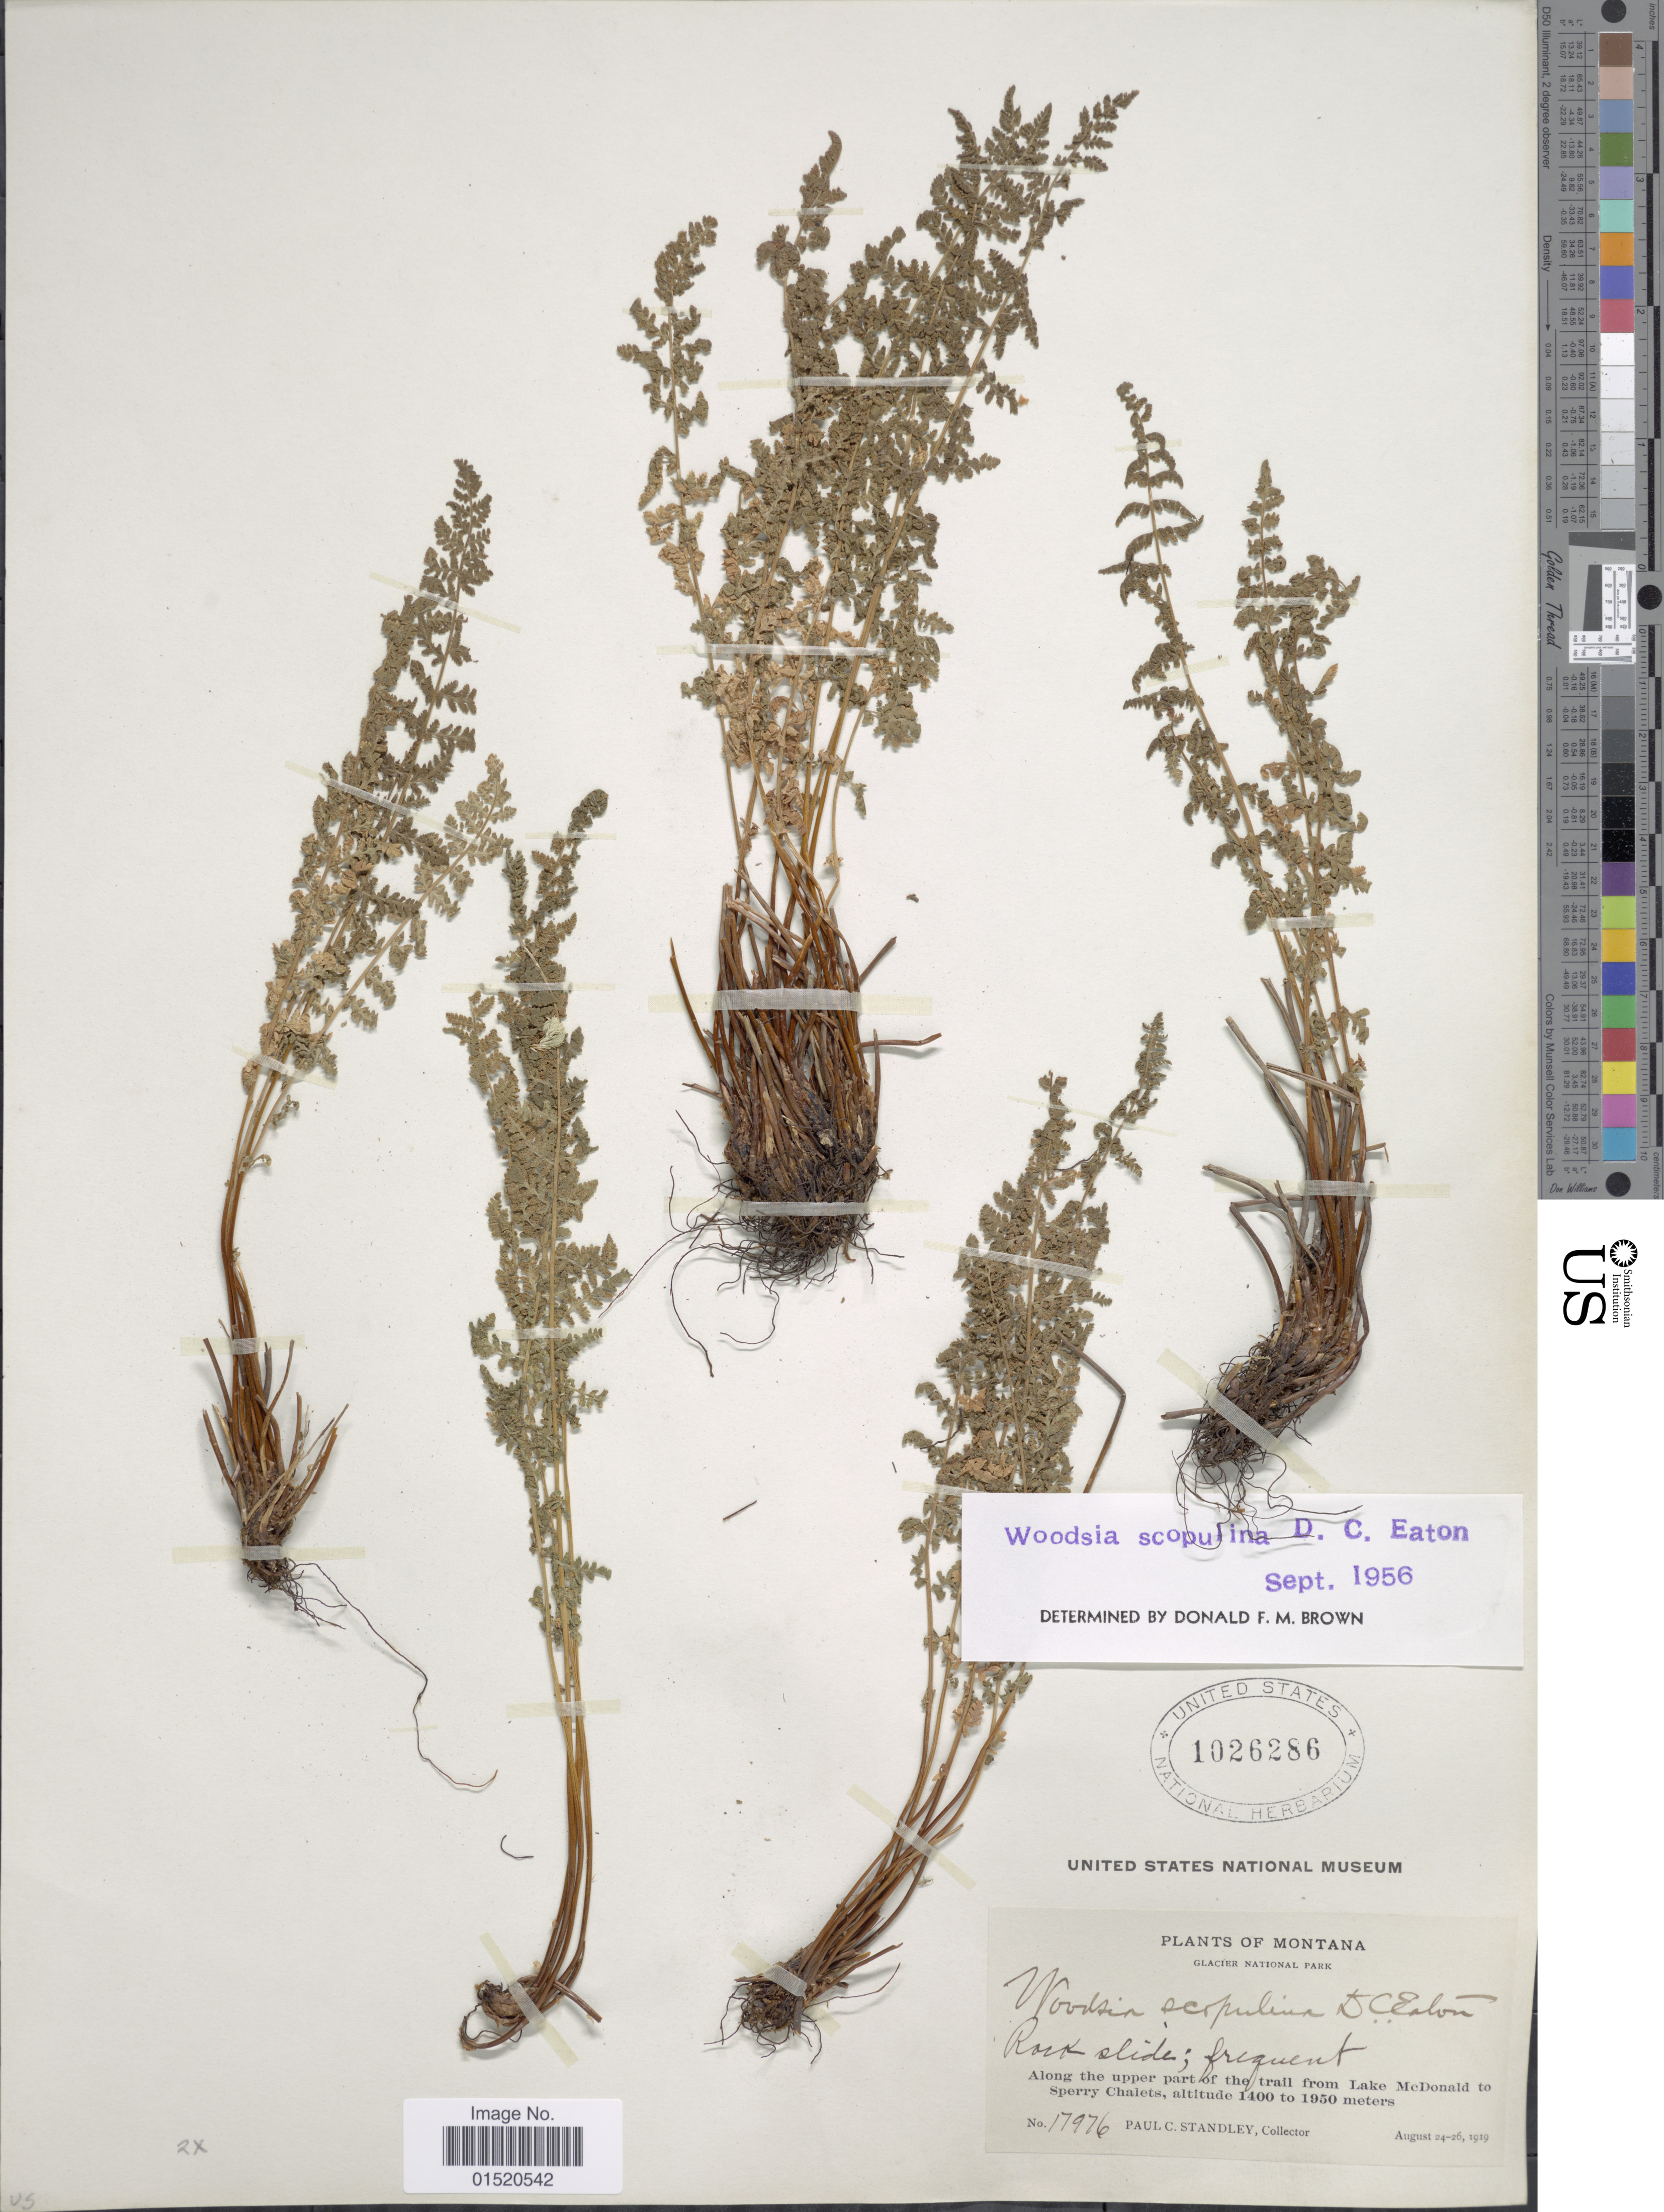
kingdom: Plantae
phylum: Tracheophyta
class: Polypodiopsida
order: Polypodiales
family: Woodsiaceae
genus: Woodsia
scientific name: Woodsia scopulina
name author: D.C. Eaton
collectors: P. C. Standley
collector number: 17976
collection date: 1919-08-24/1919-08-26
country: United States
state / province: Montana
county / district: Flathead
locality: Glacier National Park, along the upper part of the trail from Lake McDonald to Sperry Chalets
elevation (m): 1400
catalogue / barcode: US 1026286